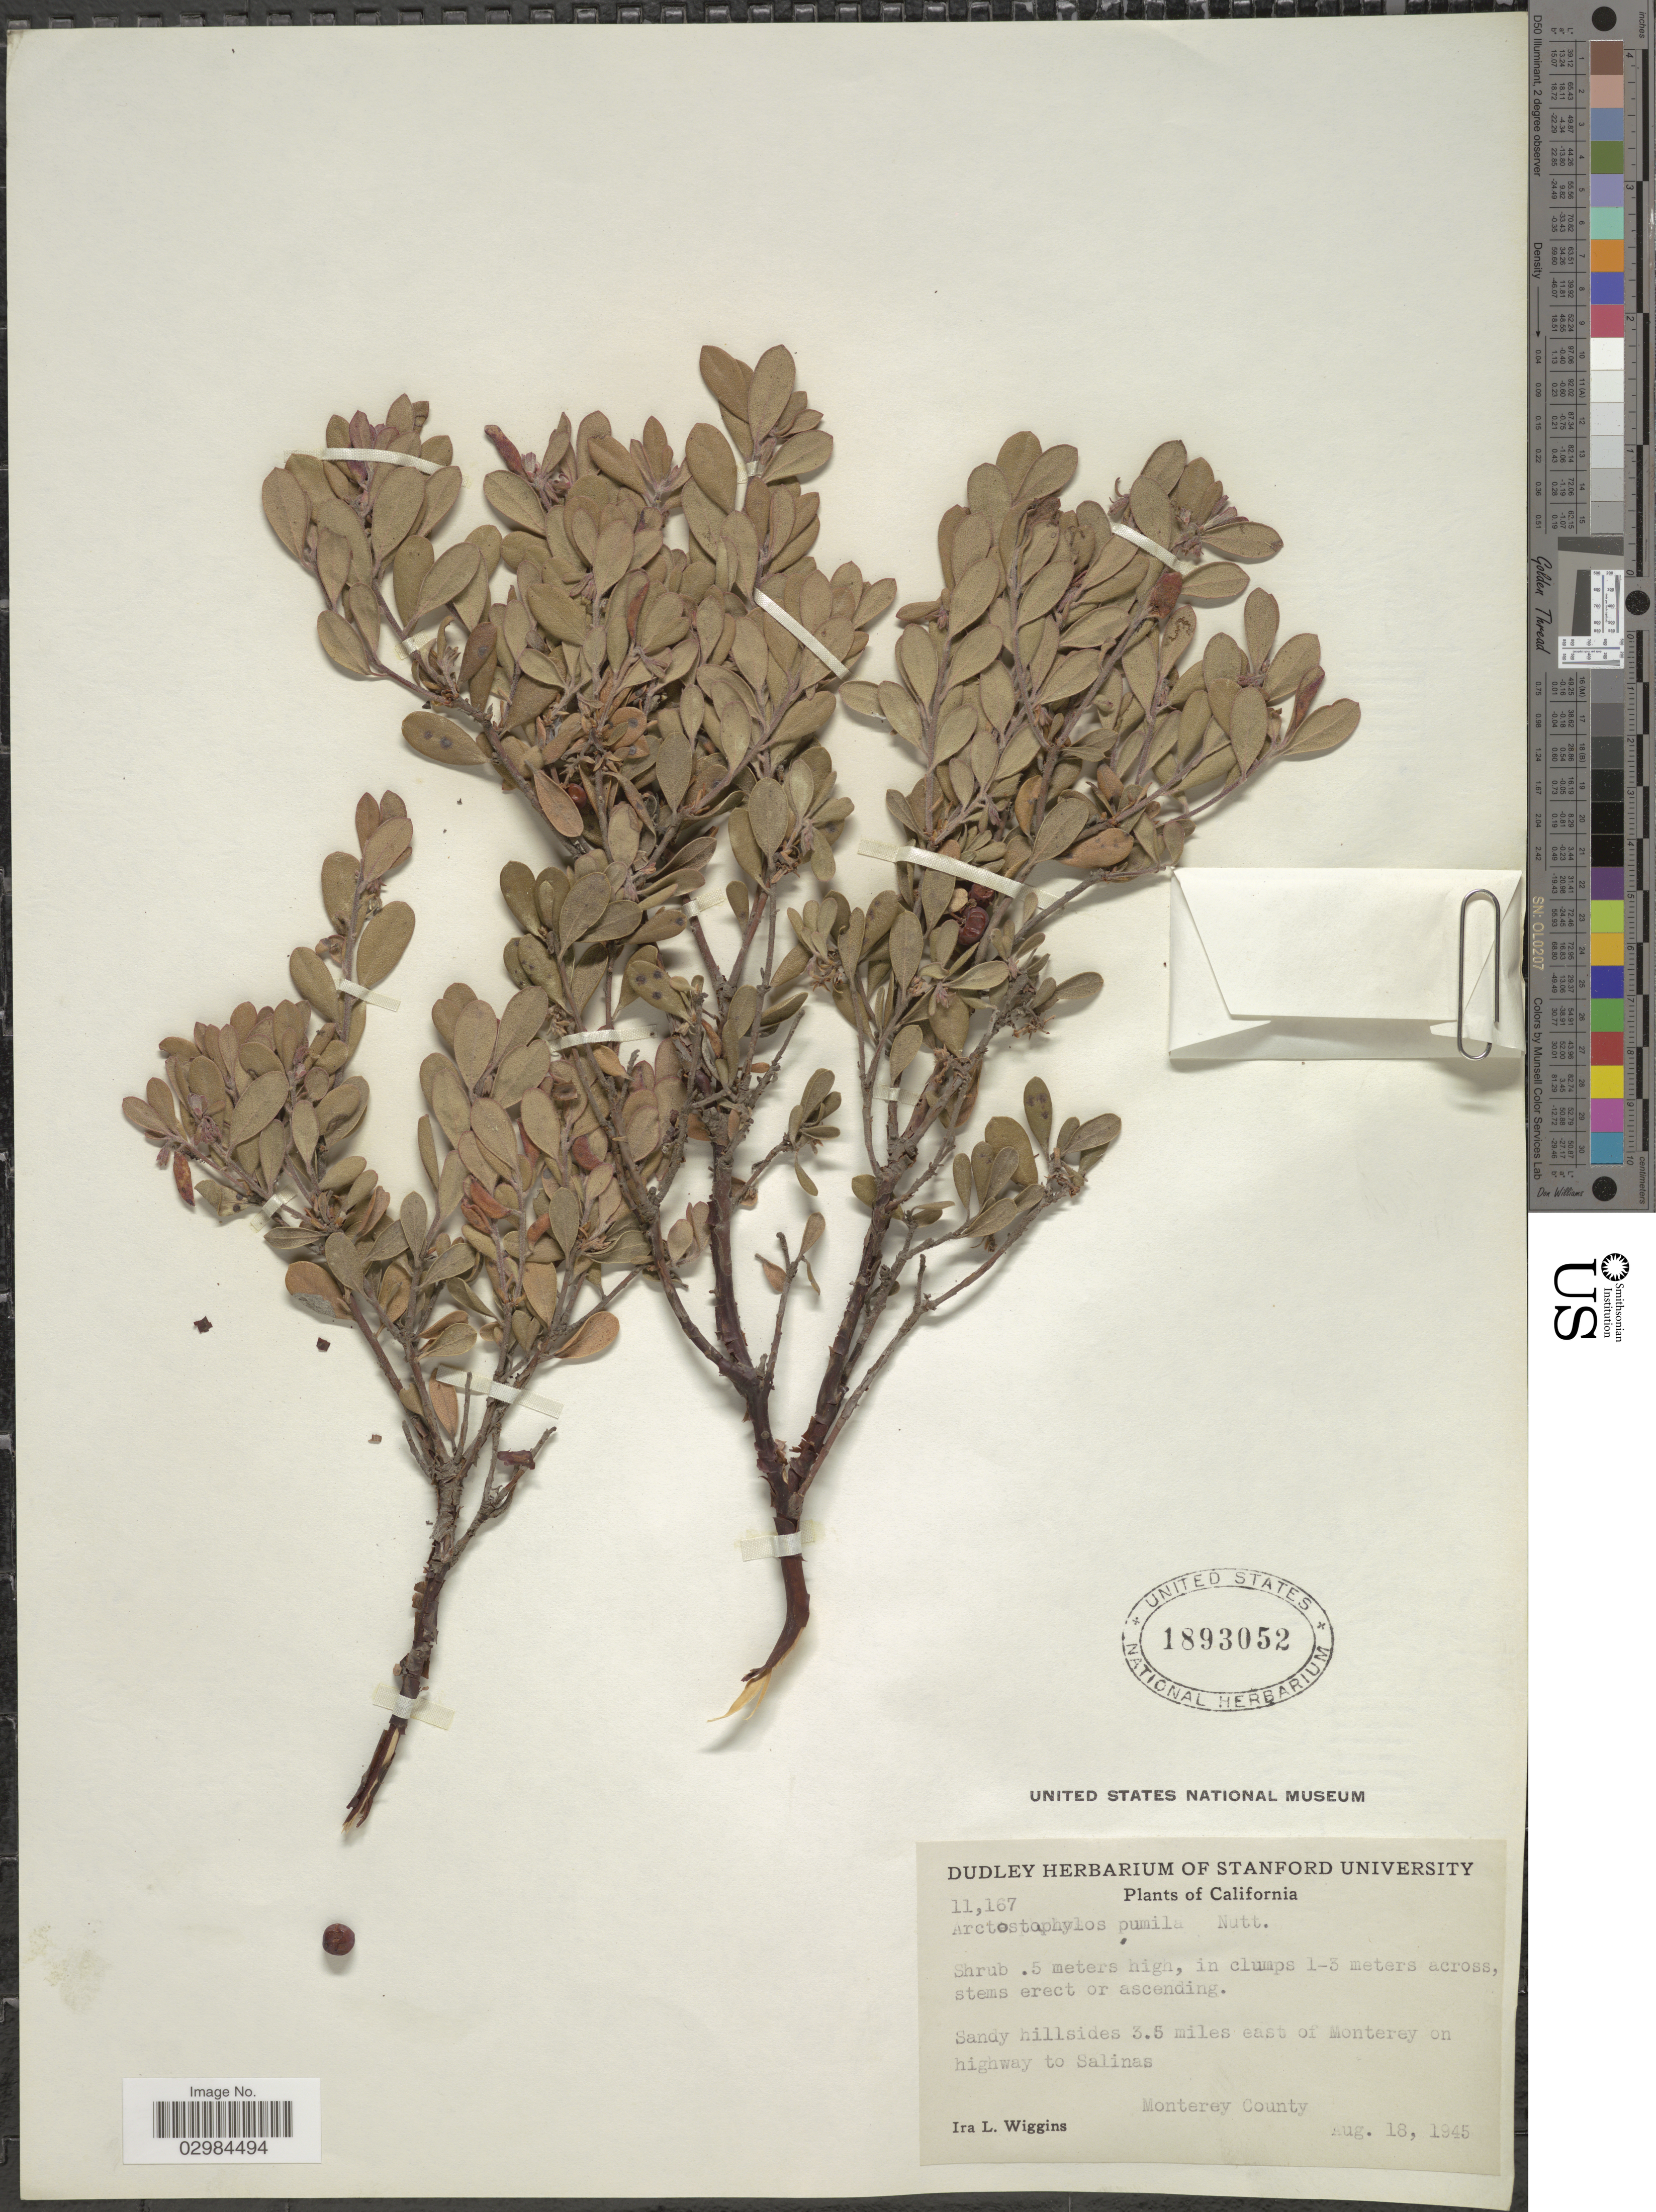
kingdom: Plantae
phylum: Tracheophyta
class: Magnoliopsida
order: Ericales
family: Ericaceae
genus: Arctostaphylos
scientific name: Arctostaphylos pumila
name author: Nutt.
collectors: I. L. Wiggins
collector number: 11167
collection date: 1945-08-18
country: United States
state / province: California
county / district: Monterey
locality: Sandy hillsides 3.5 miles east of Monterey on highway to Salinas. Monterey County.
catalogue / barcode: US 1893052